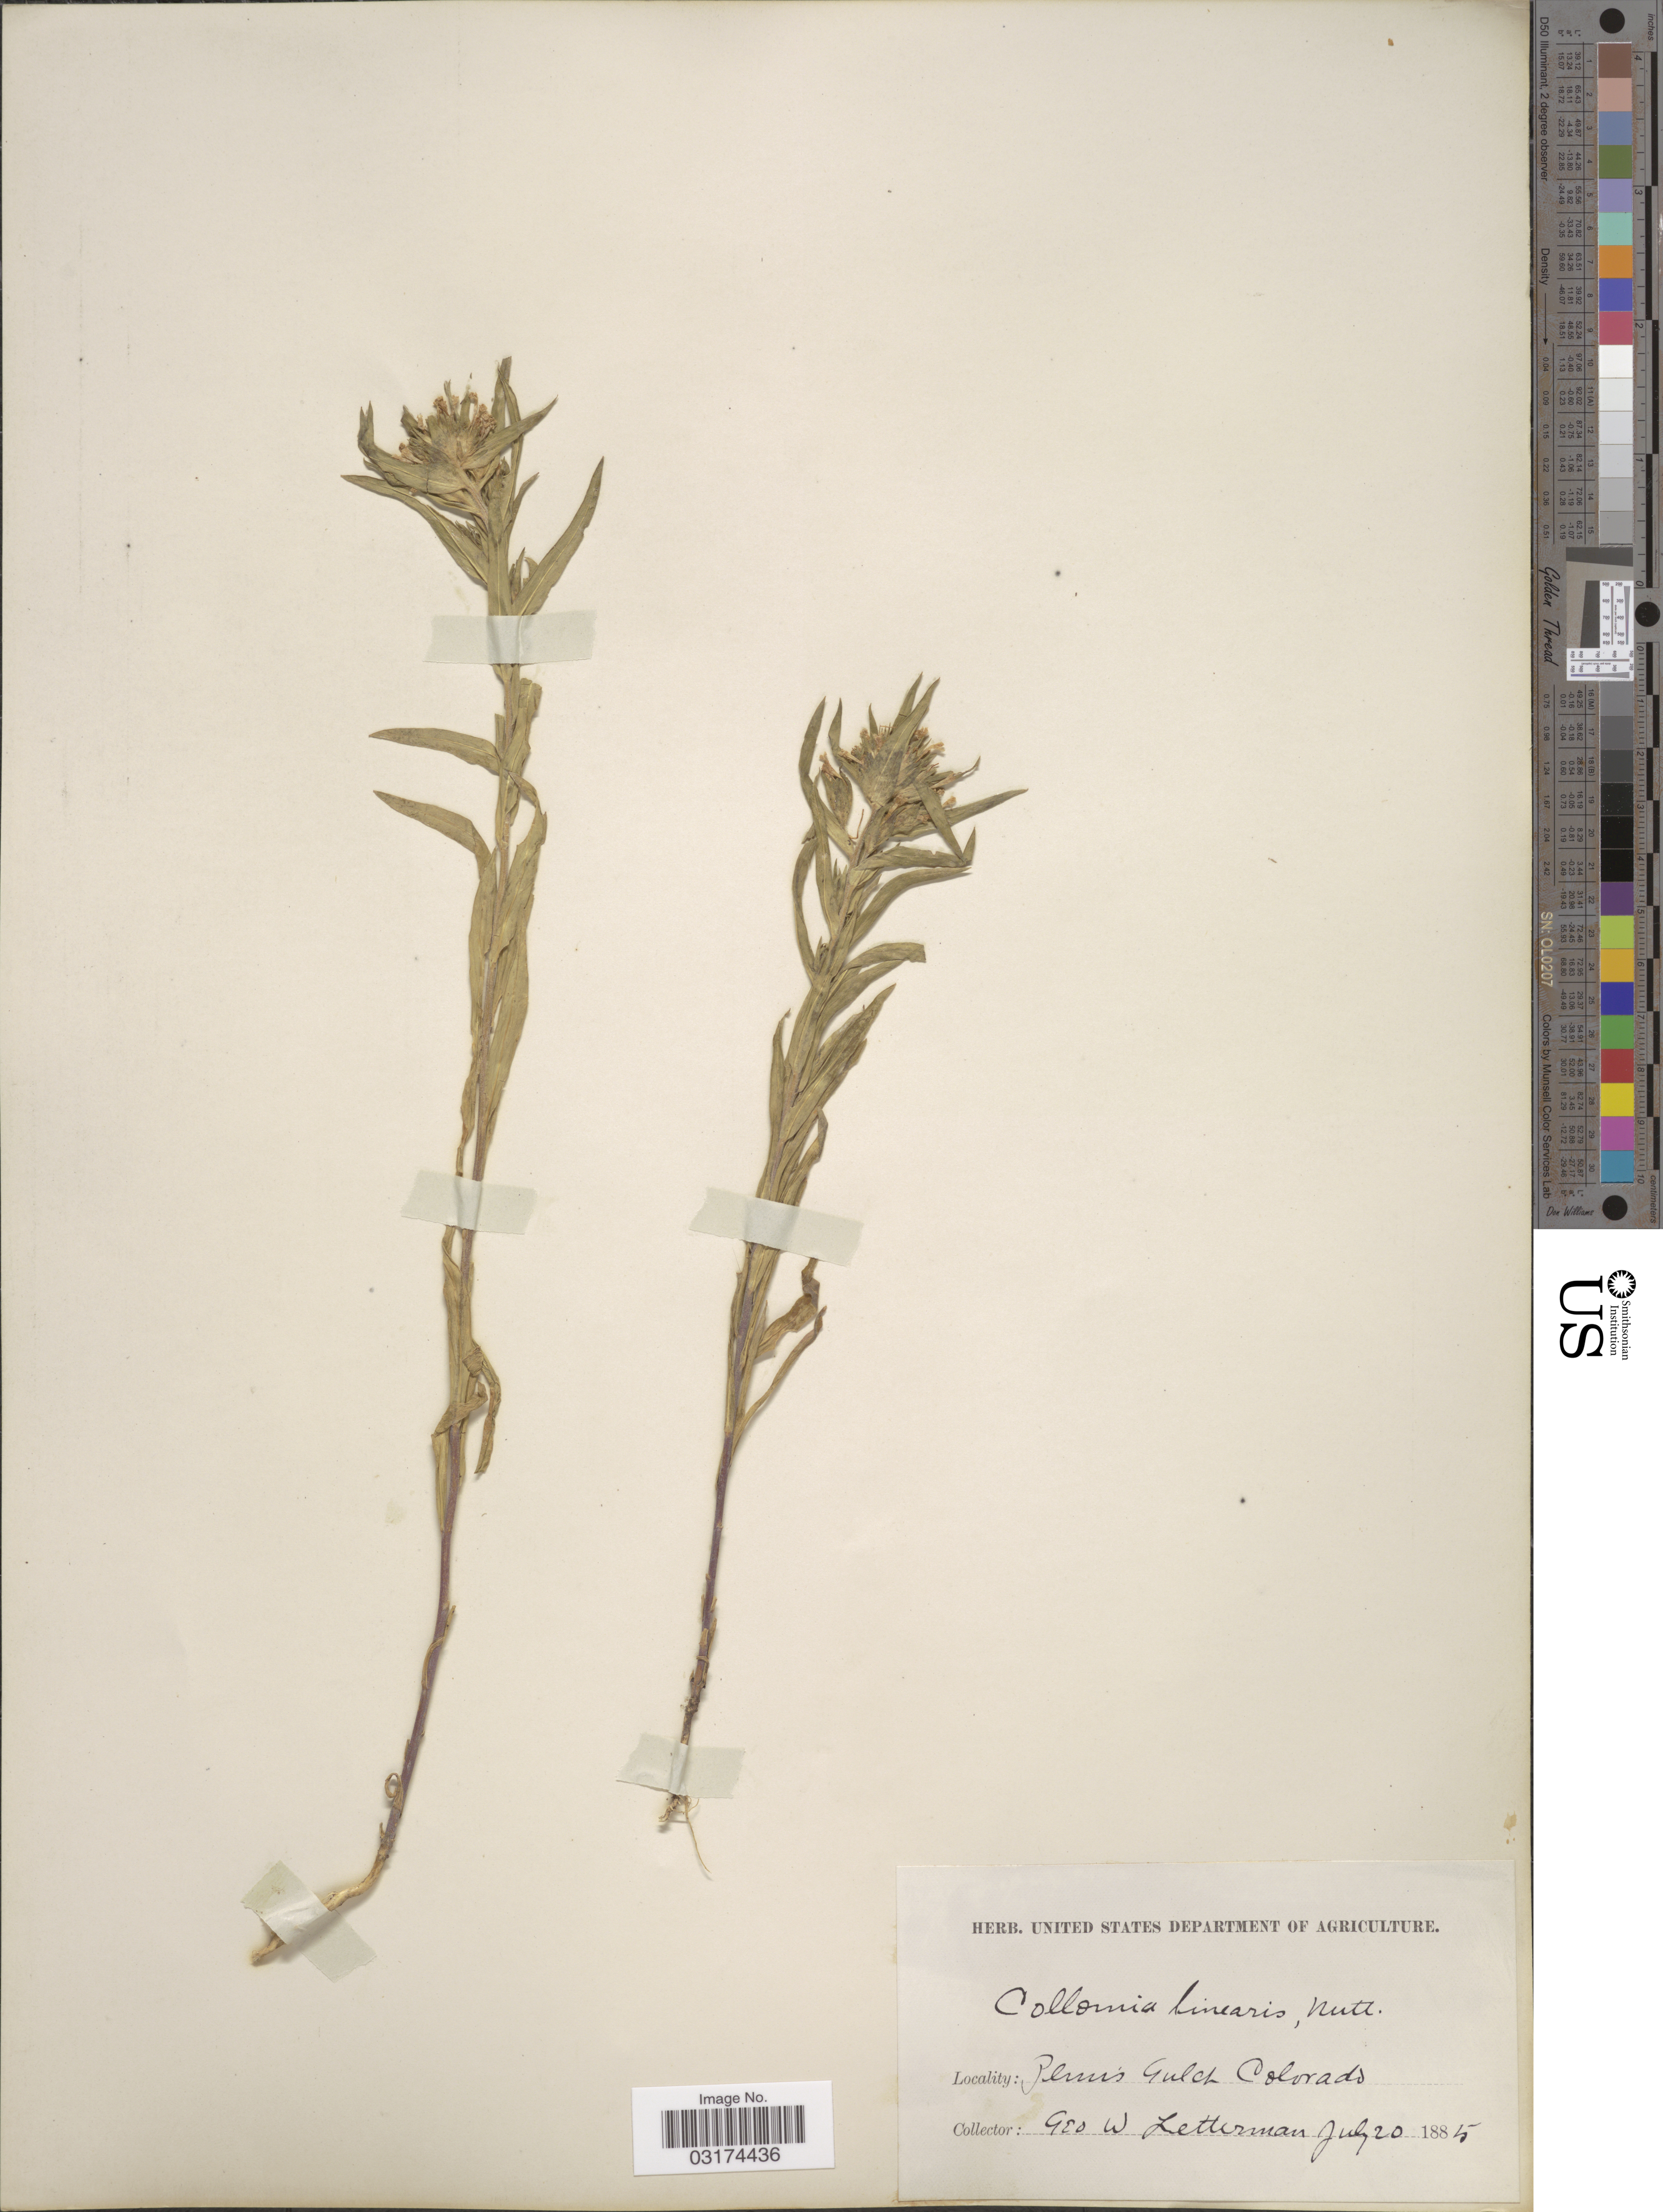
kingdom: Plantae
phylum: Tracheophyta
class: Magnoliopsida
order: Ericales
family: Polemoniaceae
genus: Collomia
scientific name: Collomia linearis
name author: Nutt.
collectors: G. W. Letterman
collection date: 1885-07-20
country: United States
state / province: Colorado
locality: Penns Gulch.